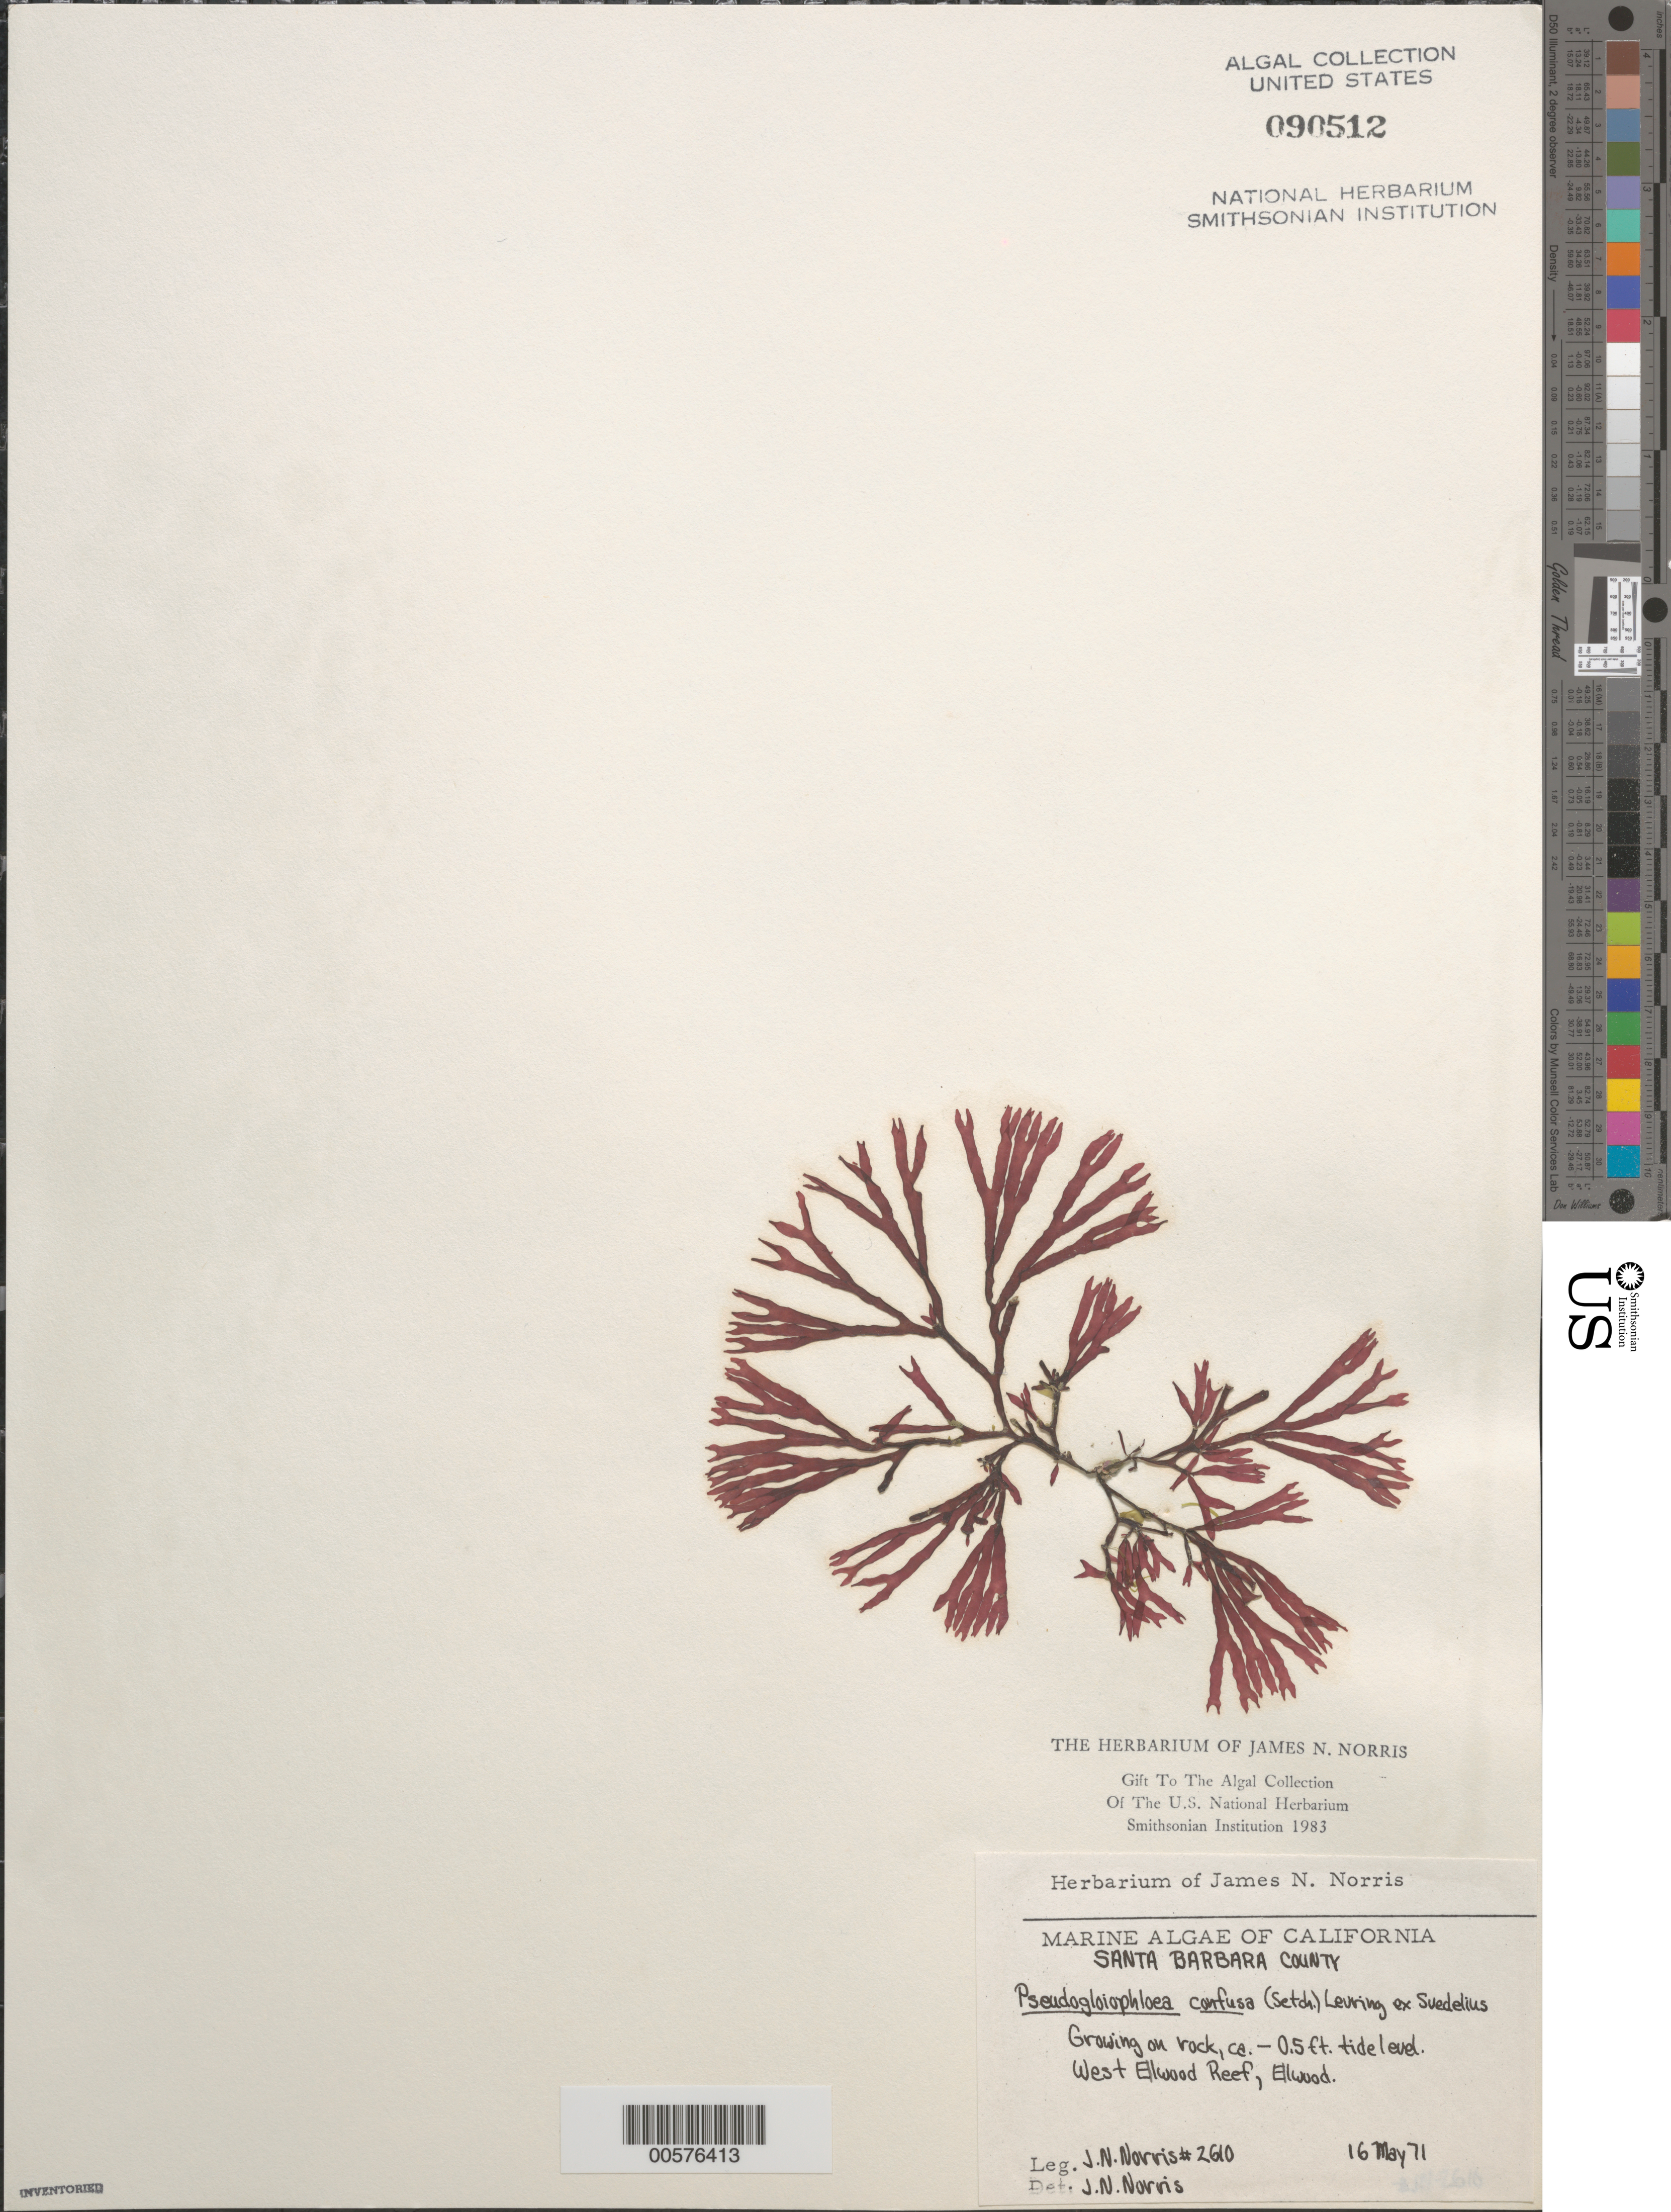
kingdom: Plantae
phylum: Rhodophyta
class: Florideophyceae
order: Nemaliales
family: Scinaiaceae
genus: Scinaia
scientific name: Scinaia confusa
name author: (Setch.) Huisman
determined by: Algae name updating Project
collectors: J. N. Norris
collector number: JN-2610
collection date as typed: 16 May 1971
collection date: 1971-05-16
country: United States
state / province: California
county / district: Santa Barbara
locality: West Ellwood Reef, Ellwood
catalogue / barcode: US 90512